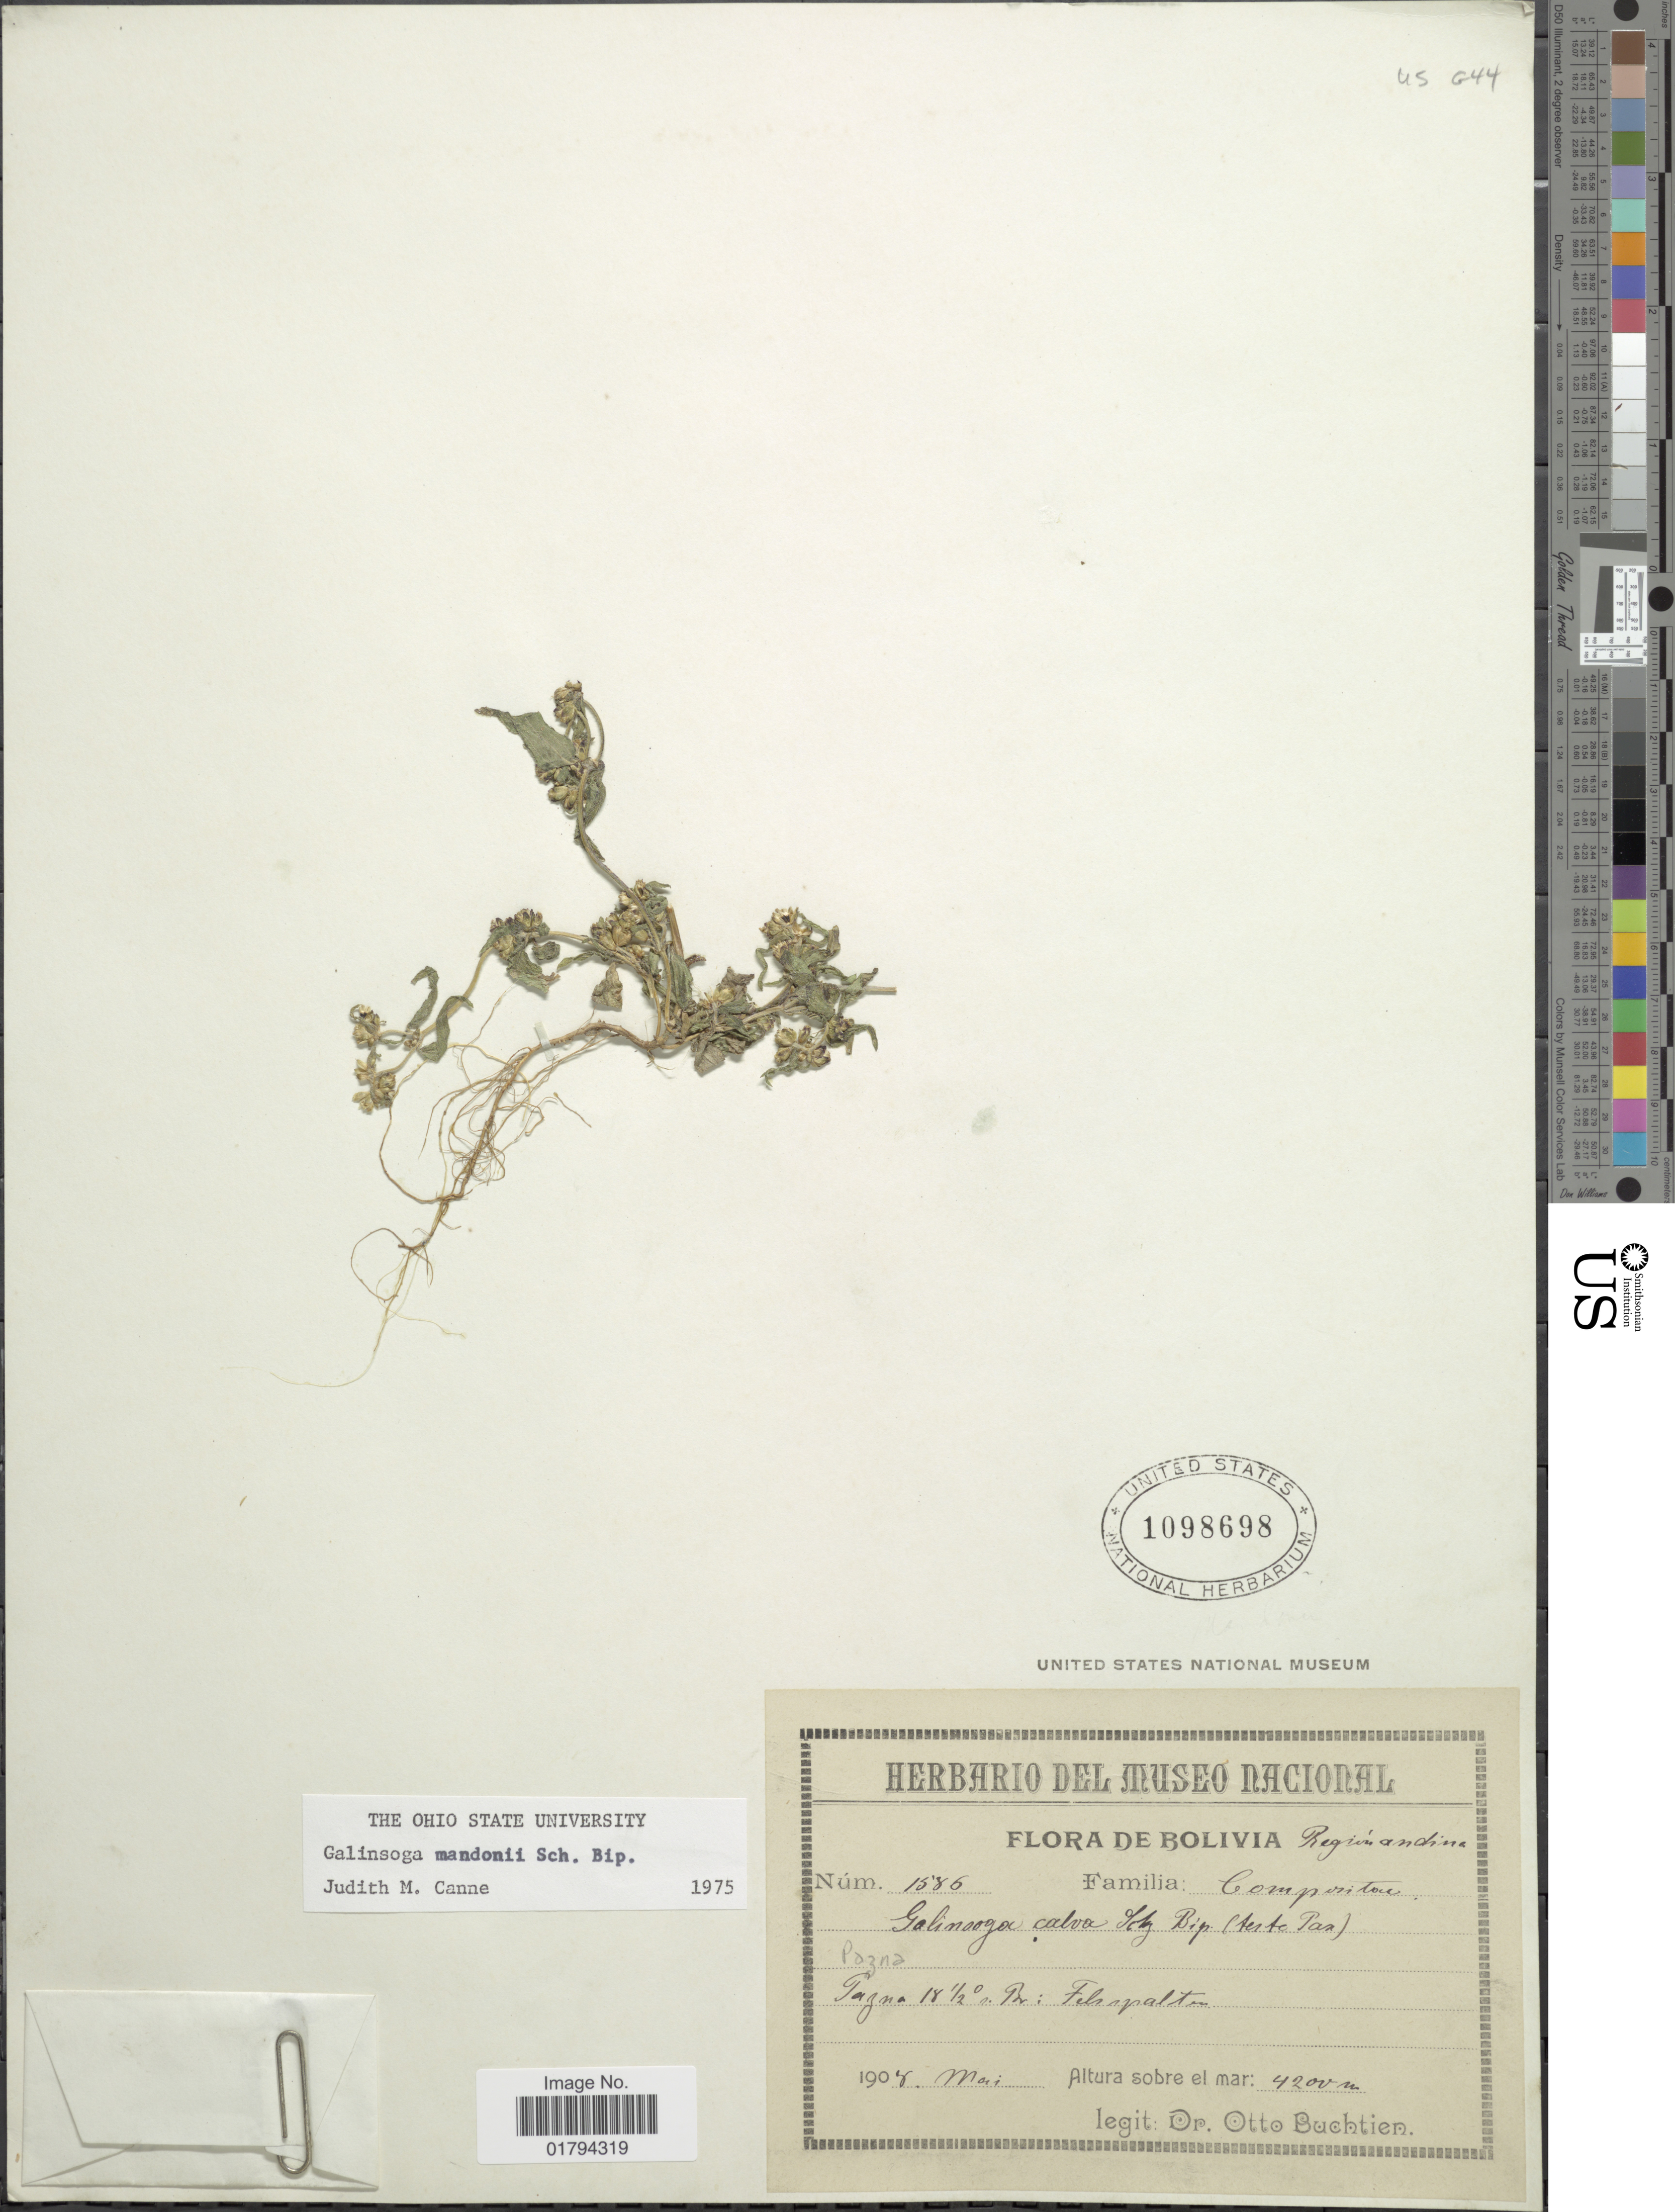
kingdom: Plantae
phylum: Tracheophyta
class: Magnoliopsida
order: Asterales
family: Asteraceae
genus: Galinsoga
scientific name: Galinsoga mandonii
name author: Sch. Bip.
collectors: O. Buchtien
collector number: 1586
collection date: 1908-05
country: Bolivia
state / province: Oruro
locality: Regina andina, Pazña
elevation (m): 4200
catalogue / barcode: US 1098698